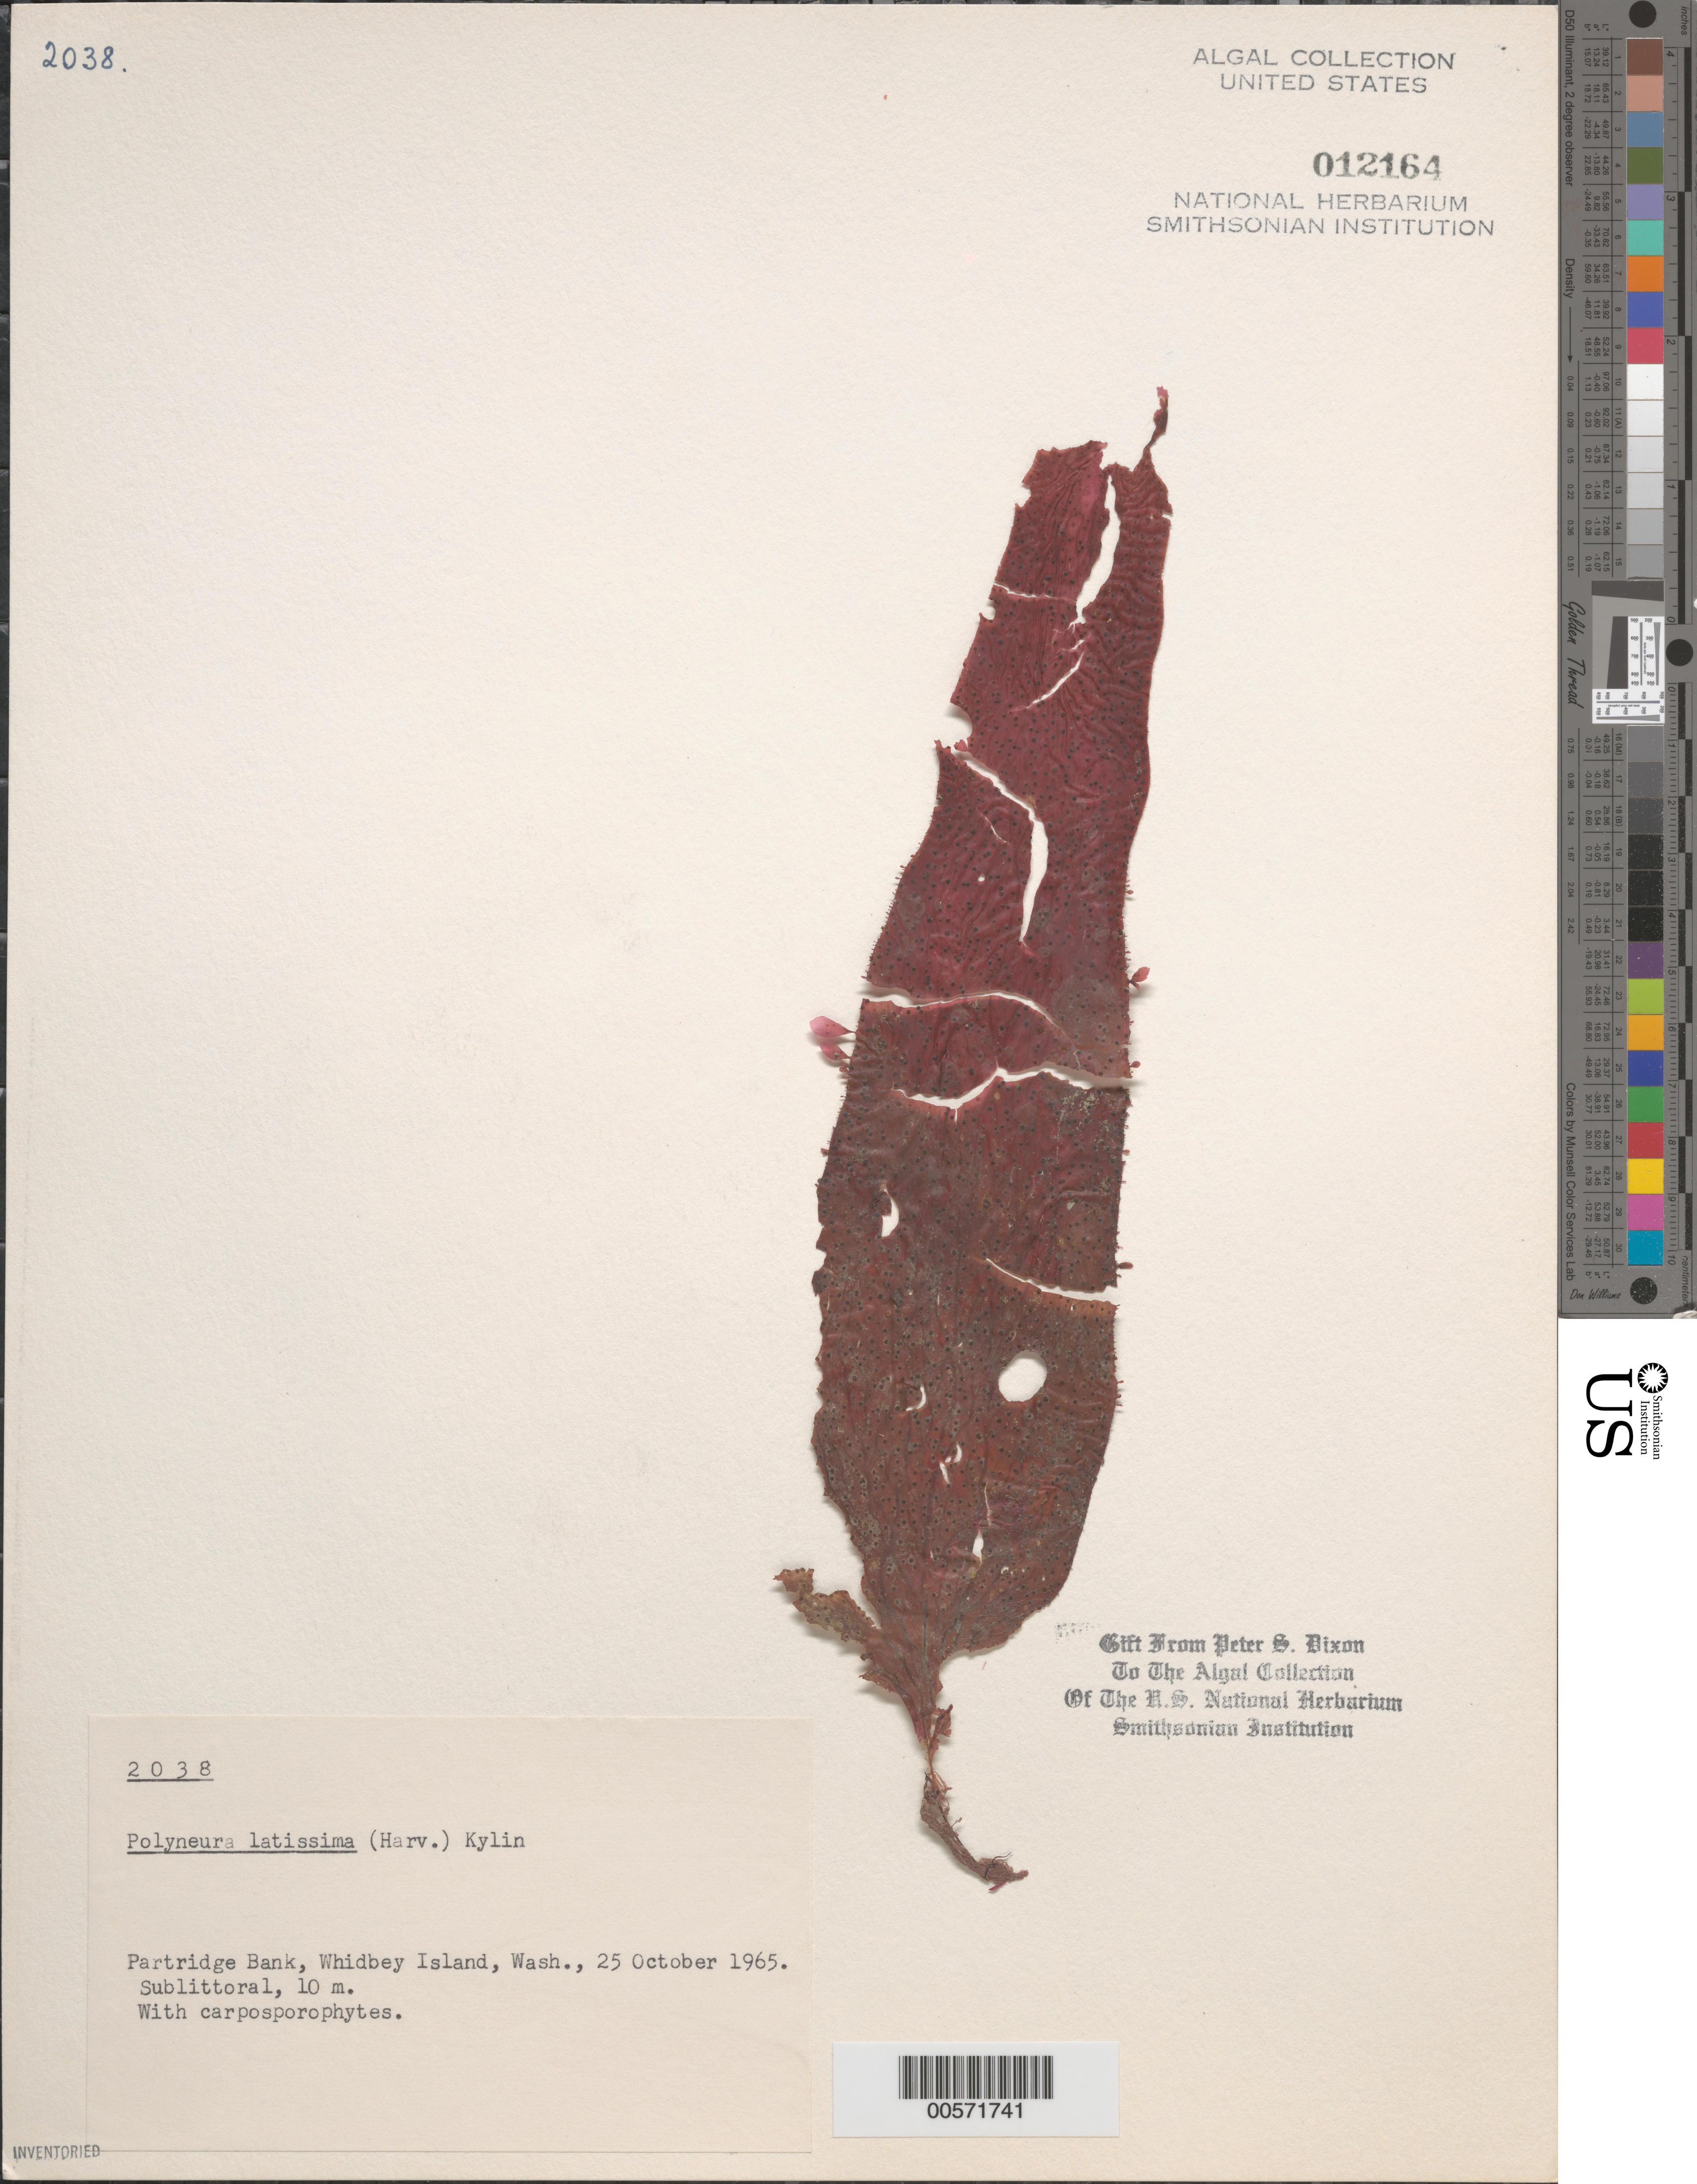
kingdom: Plantae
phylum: Rhodophyta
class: Florideophyceae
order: Ceramiales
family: Delesseriaceae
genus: Polyneura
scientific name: Polyneura latissima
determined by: Dixon, P. S.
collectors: P. S. Dixon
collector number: PSD 2038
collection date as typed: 25 Oct 1965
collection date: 1965-10-25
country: United States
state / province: Washington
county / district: Island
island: Whidbey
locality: Partridge Bank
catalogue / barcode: US 12164